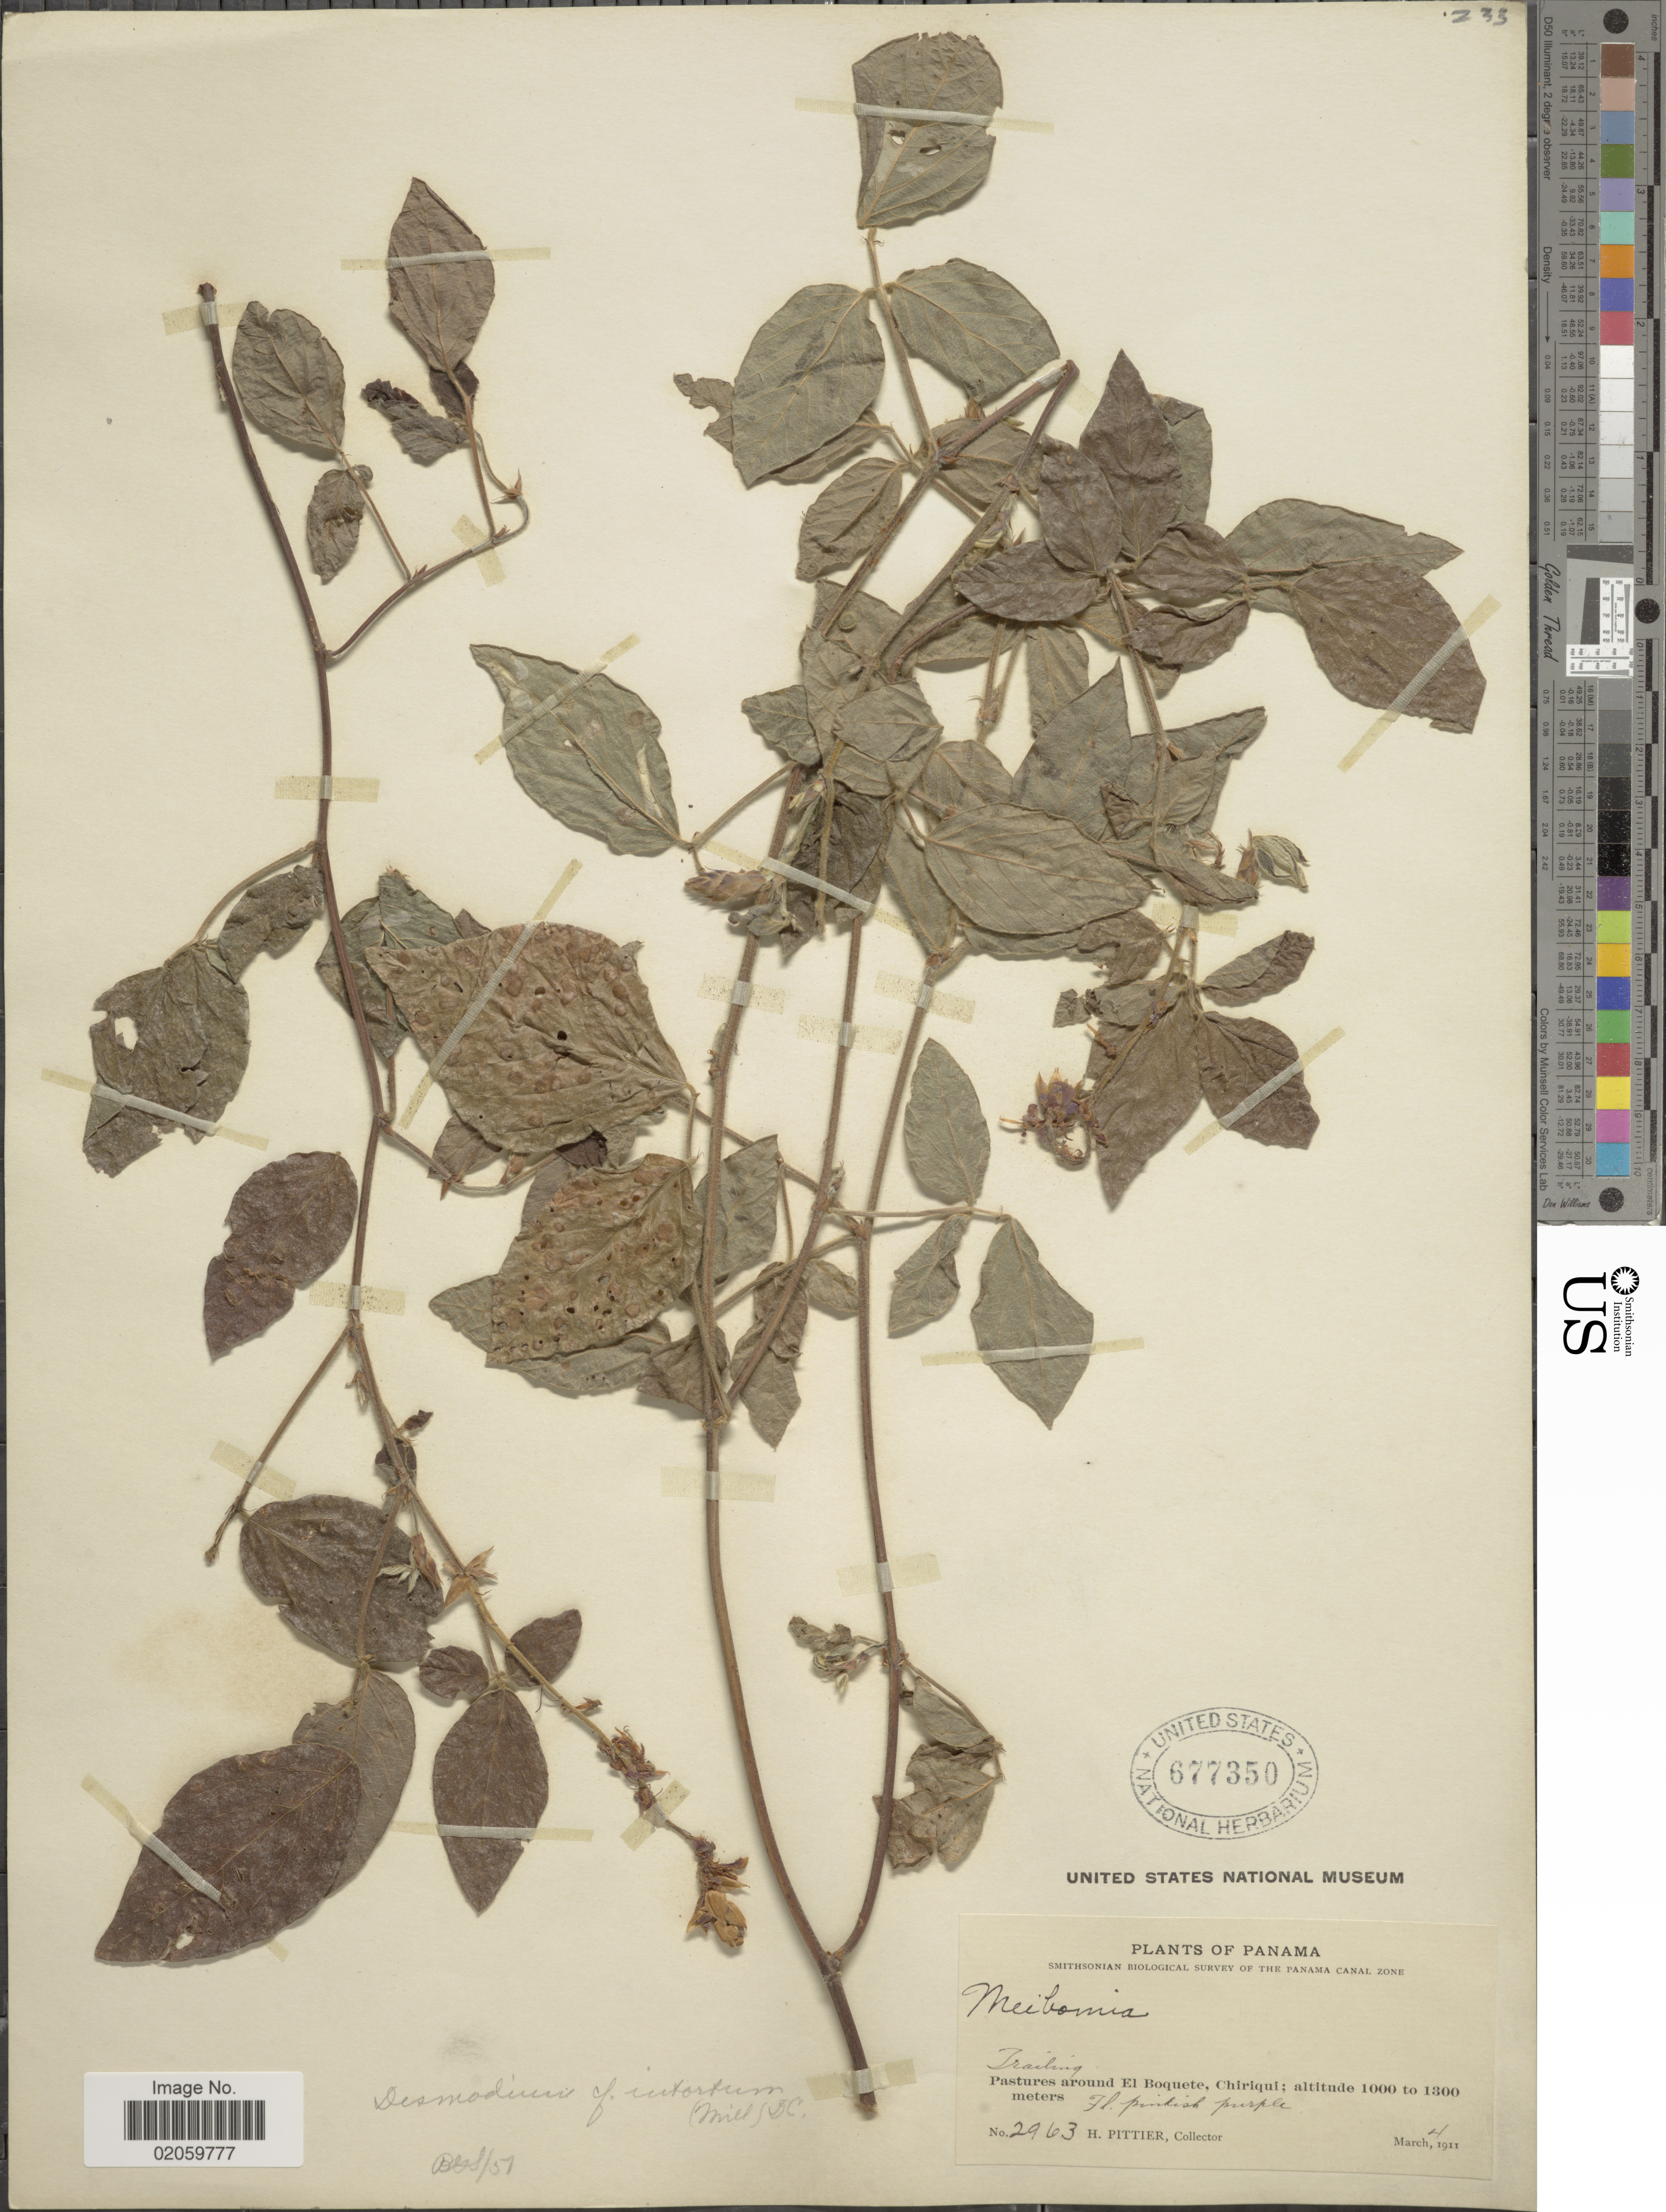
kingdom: Plantae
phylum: Tracheophyta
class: Magnoliopsida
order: Fabales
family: Fabaceae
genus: Desmodium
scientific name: Desmodium intortum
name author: (Mill.) Urb.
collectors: H. F. Pittier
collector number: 2963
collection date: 1911-03-04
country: Panama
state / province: Chiriqui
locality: Pastures around El Boquete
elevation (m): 1000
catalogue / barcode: US 677350